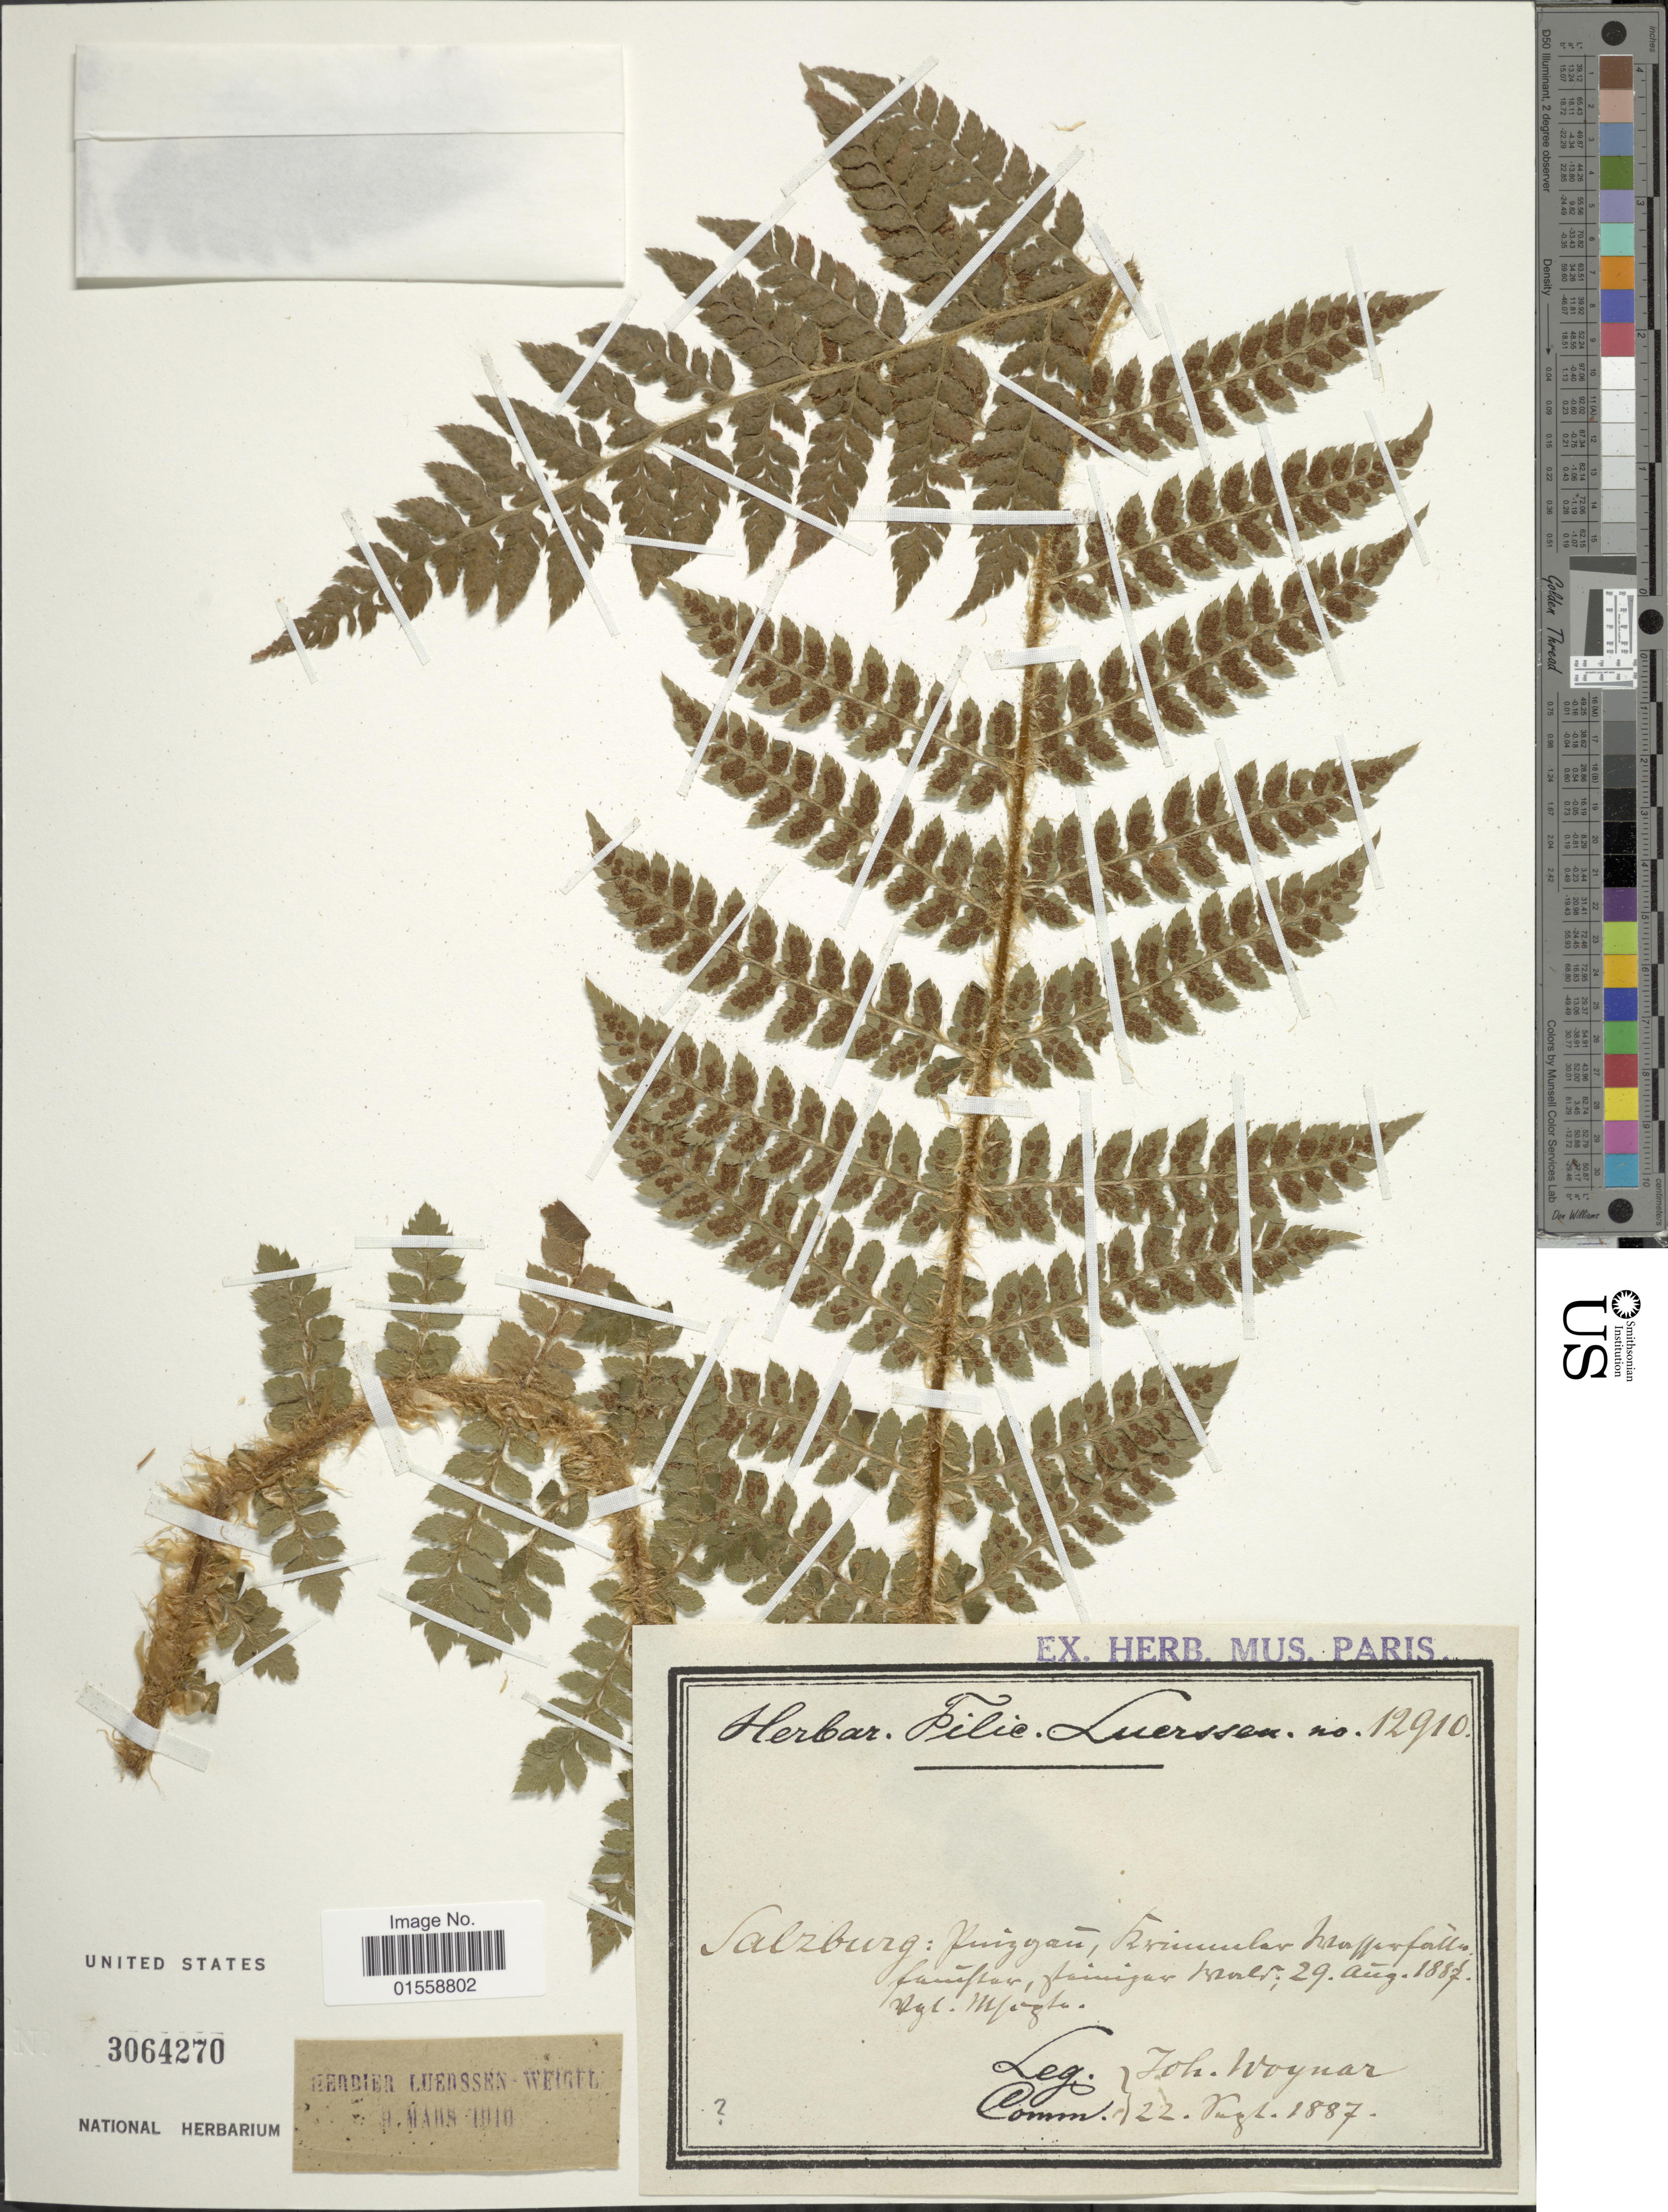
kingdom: Plantae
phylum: Tracheophyta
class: Polypodiopsida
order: Polypodiales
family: Dryopteridaceae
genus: Polystichum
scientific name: Polystichum setiferum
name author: (Forssk.) Moore ex Woynar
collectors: J. Woynar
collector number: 12910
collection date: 1887-08-22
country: Austria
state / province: Salzburg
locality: Salzburg: [illegible text]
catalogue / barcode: US 3064270